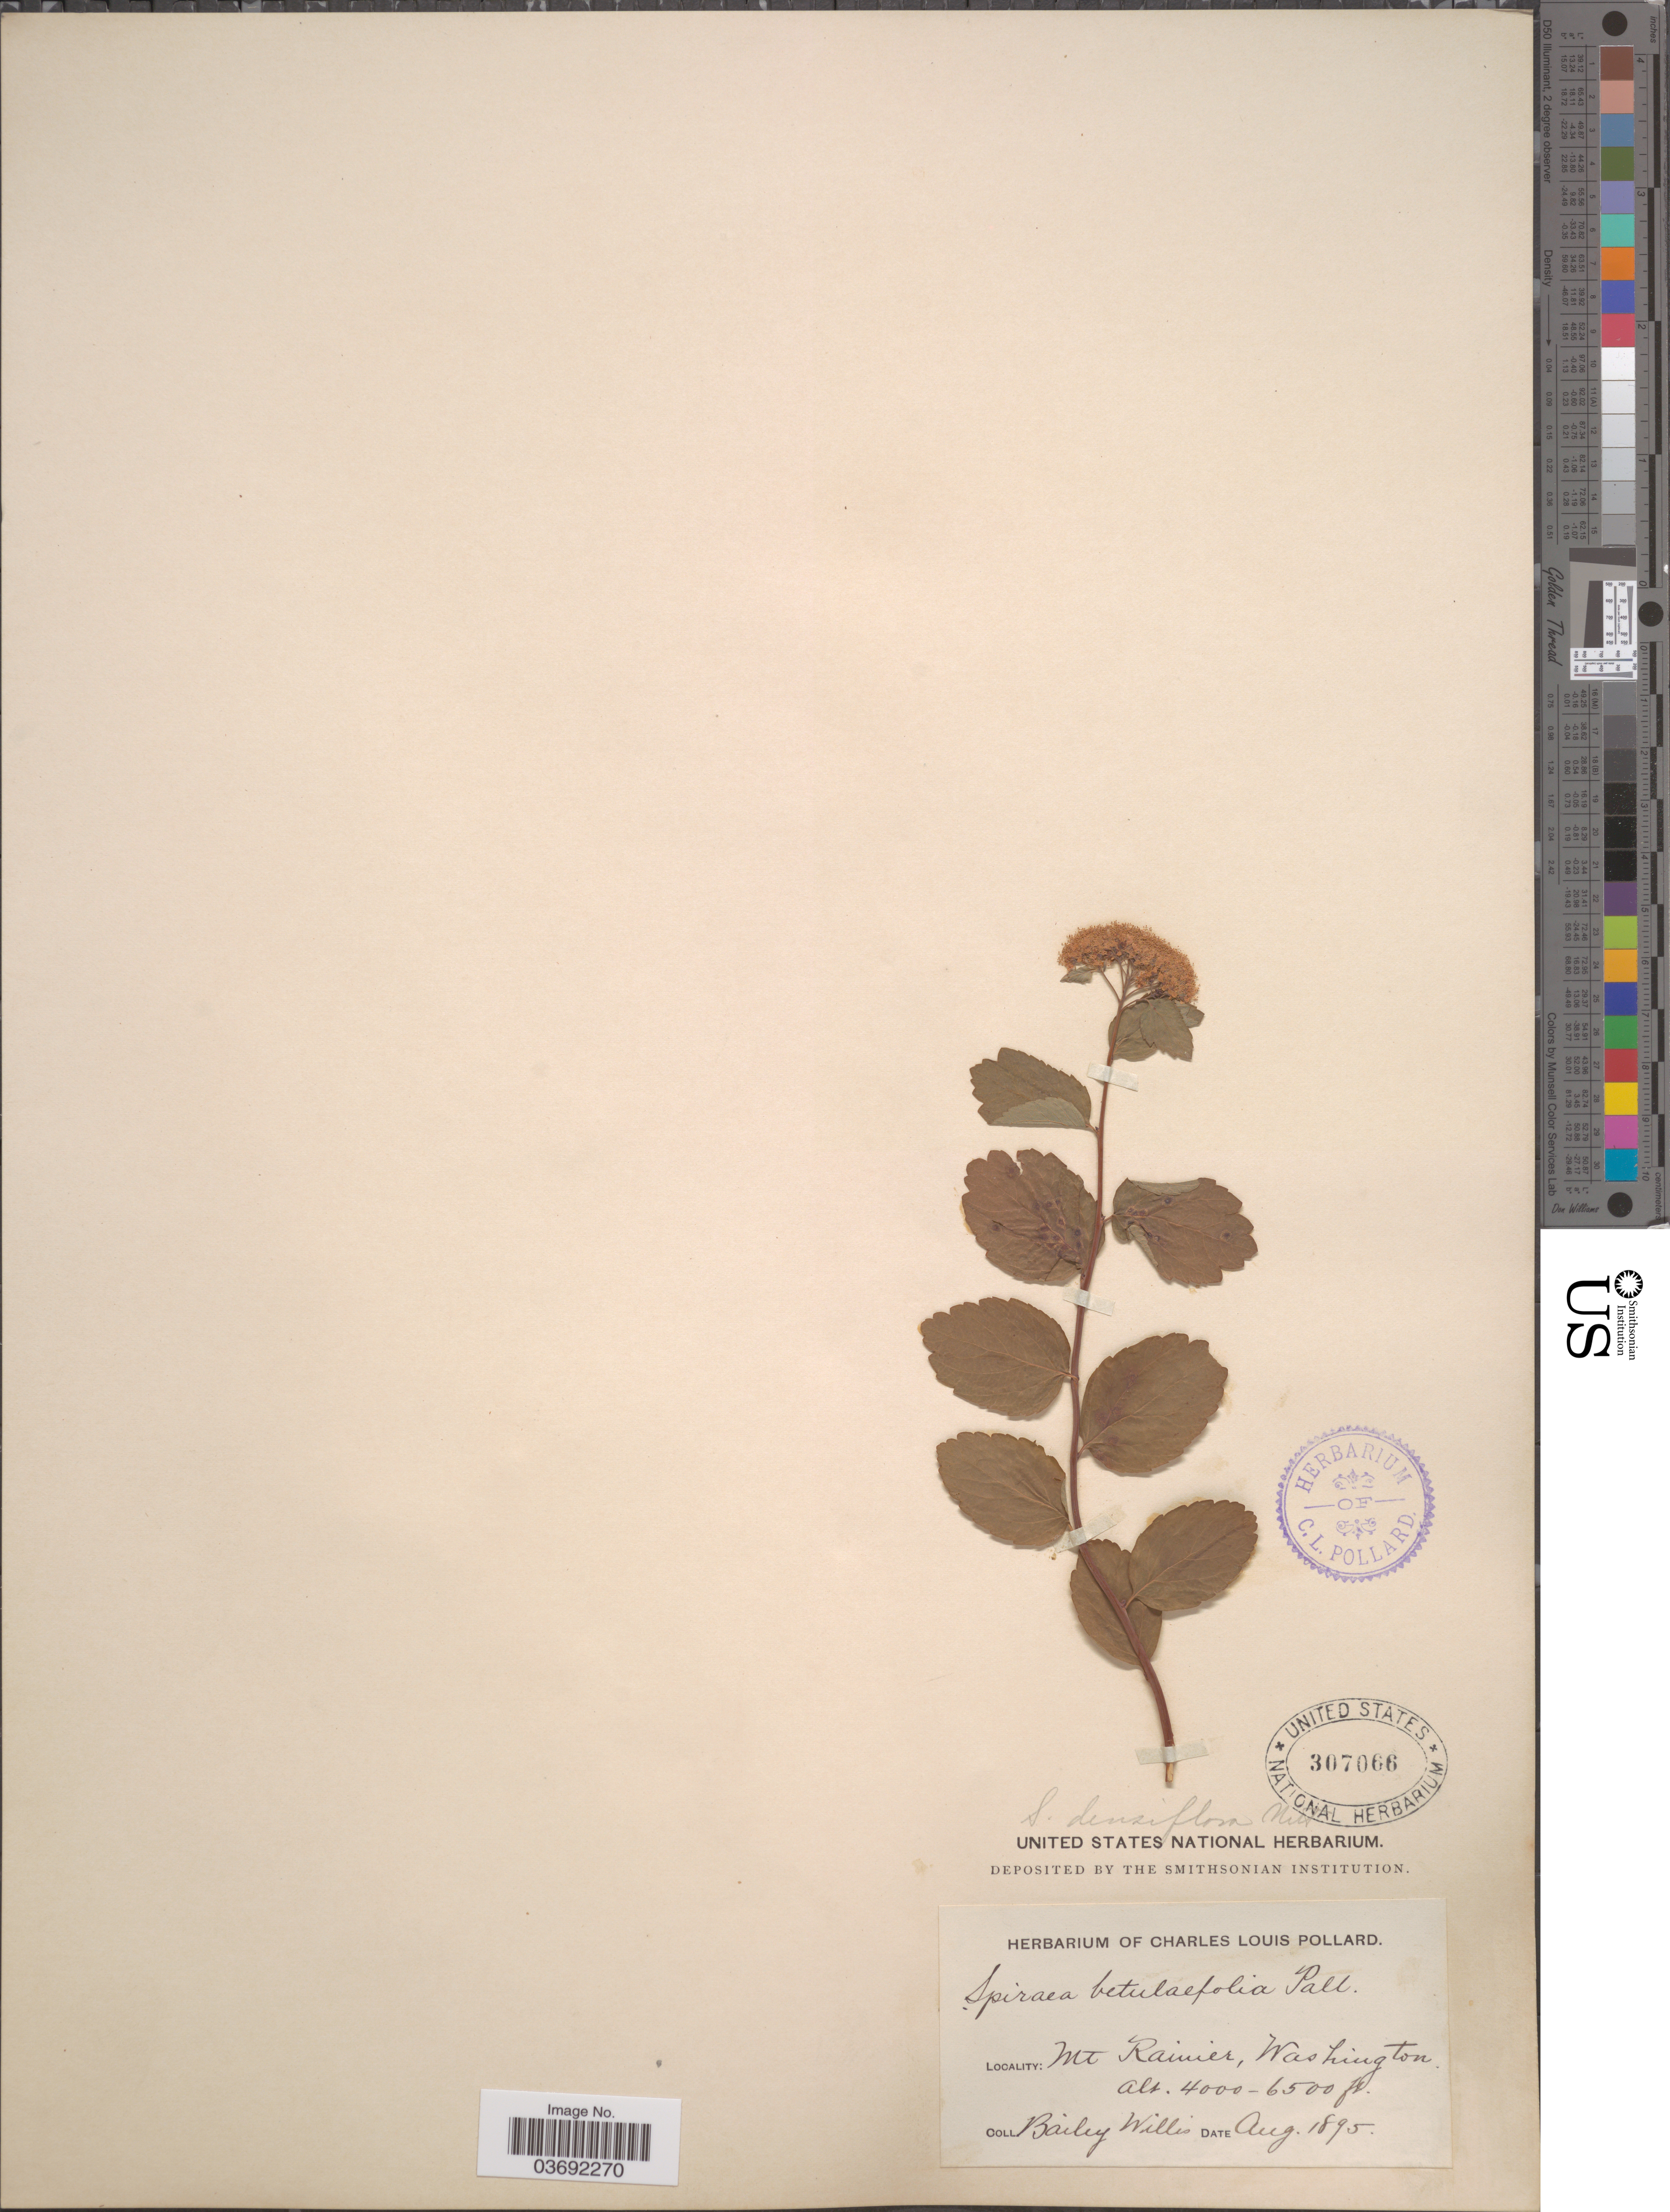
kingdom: Plantae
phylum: Tracheophyta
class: Magnoliopsida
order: Rosales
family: Rosaceae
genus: Spiraea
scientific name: Spiraea densiflora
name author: Nutt. ex Greenm.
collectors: B. Willis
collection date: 1895-08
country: United States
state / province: Washington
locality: Mt. Rainier.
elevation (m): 1219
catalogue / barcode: US 307066